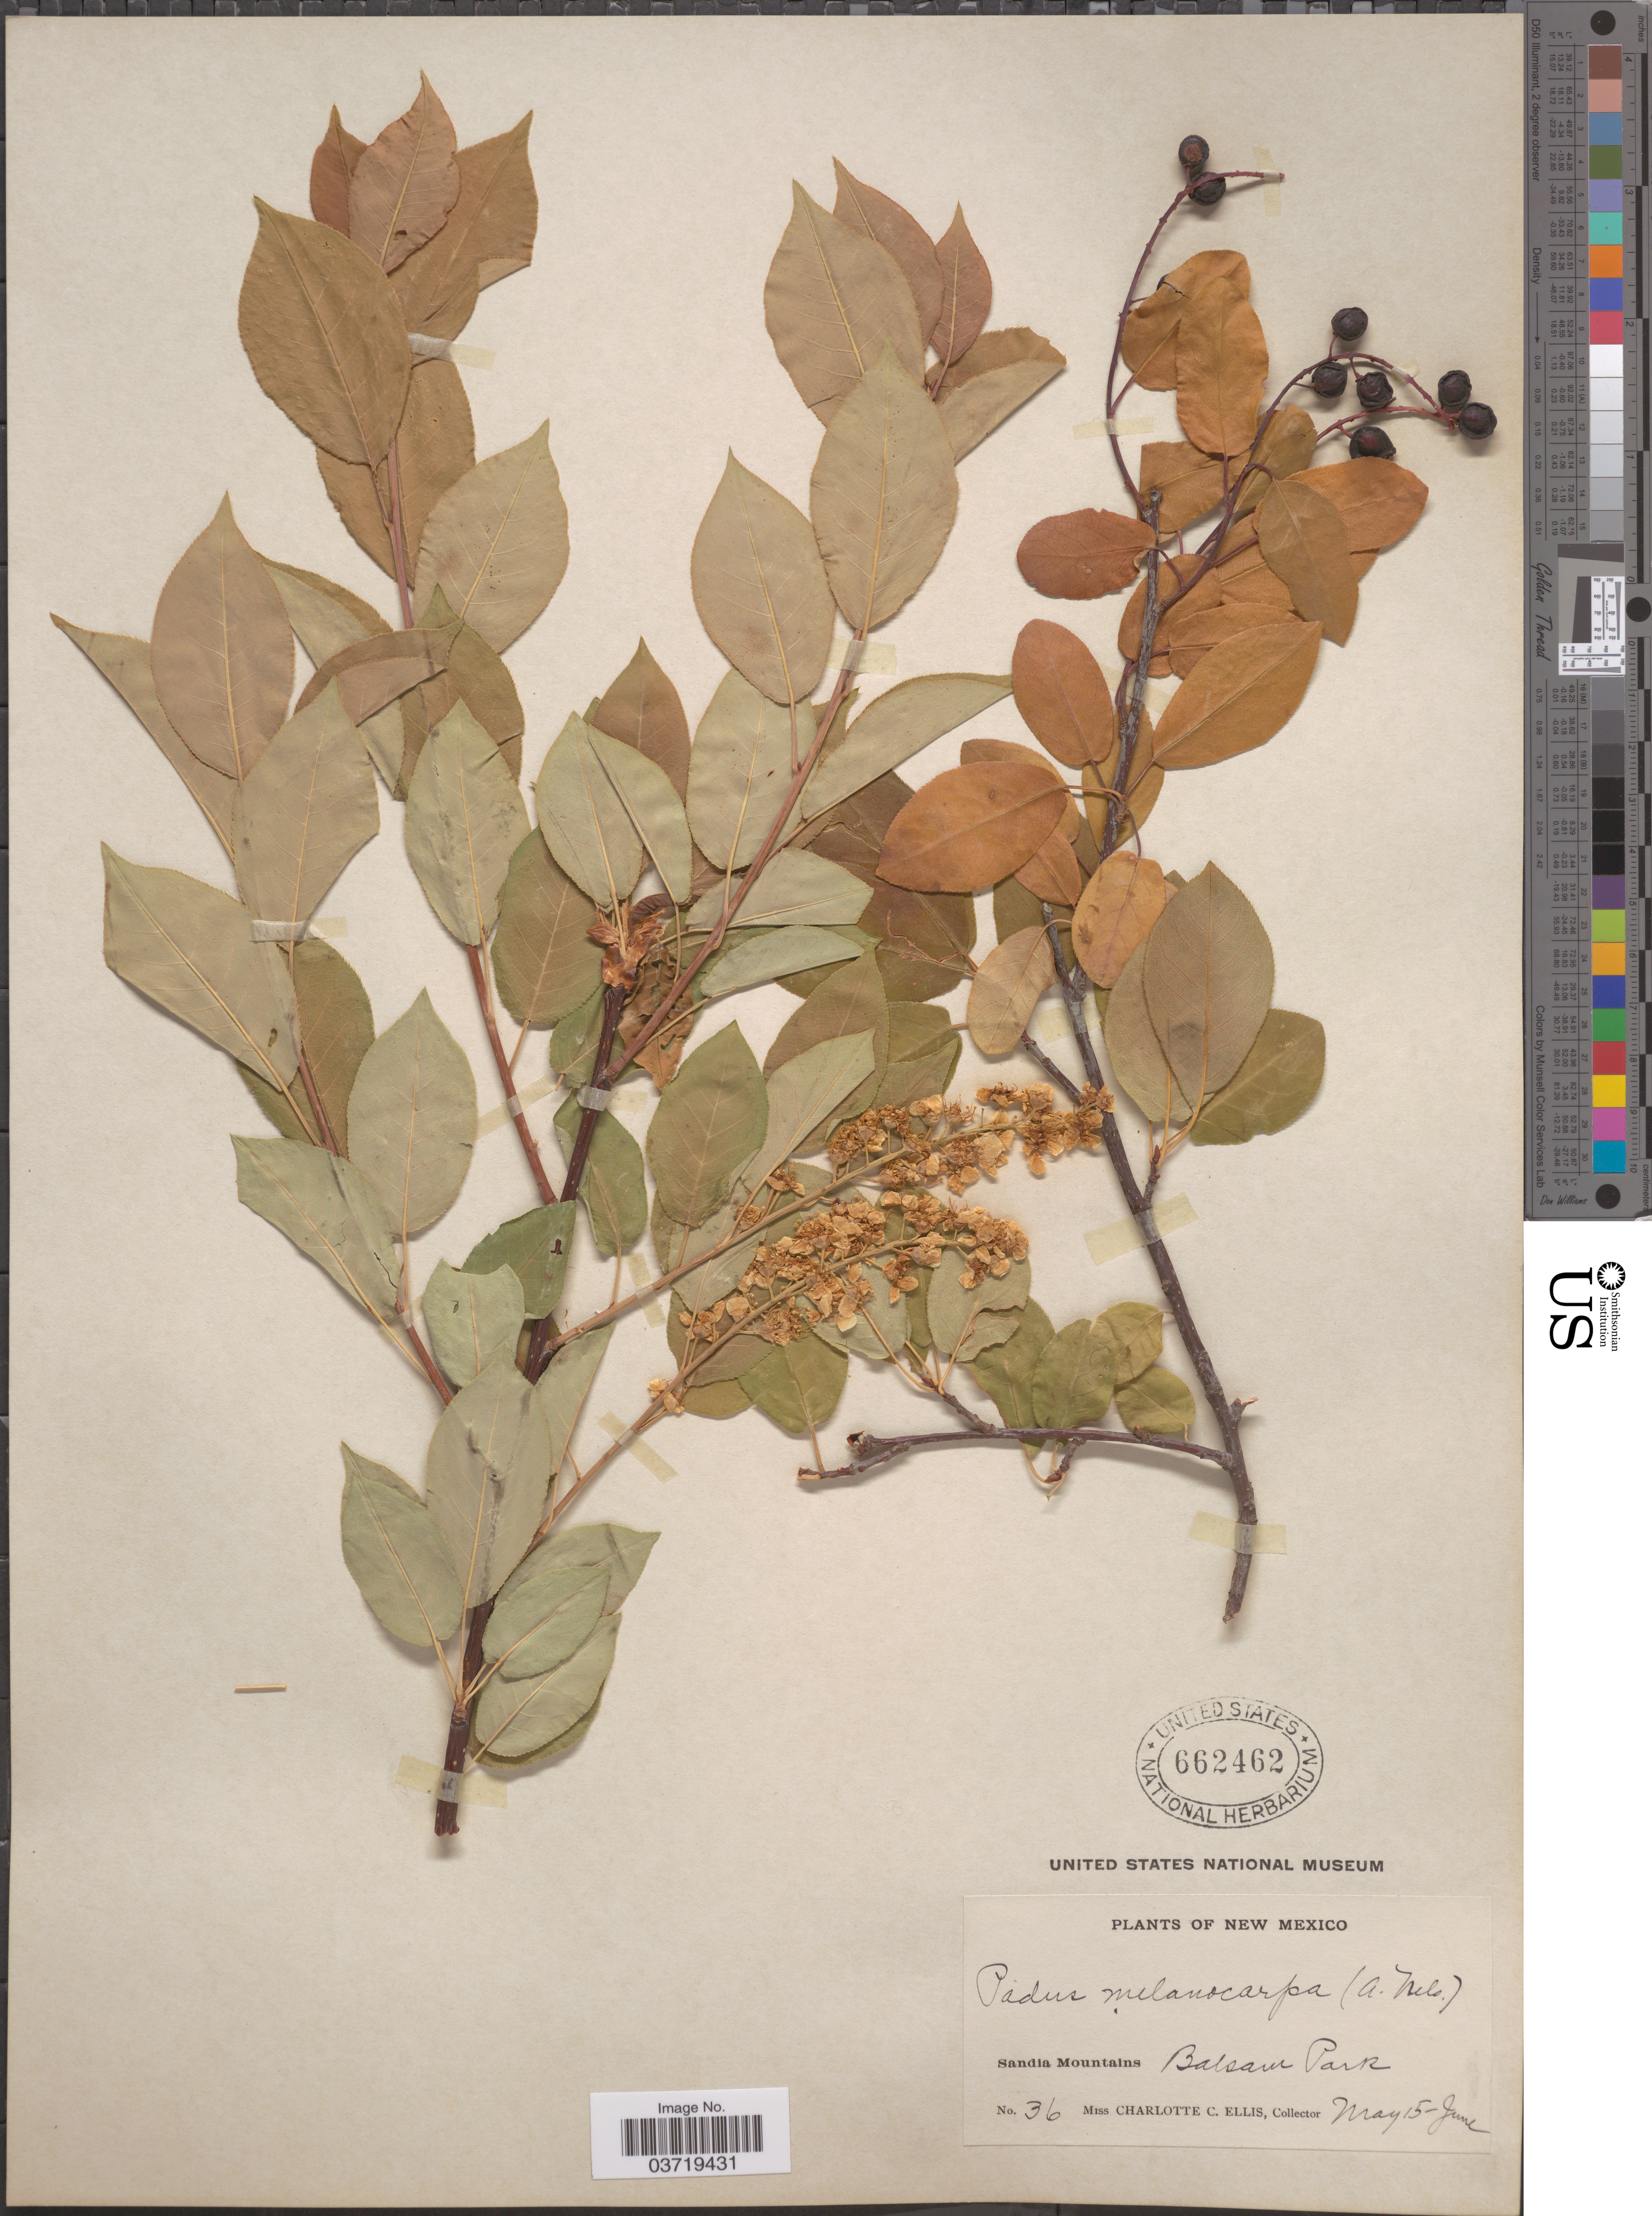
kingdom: Plantae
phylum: Tracheophyta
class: Magnoliopsida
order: Rosales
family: Rosaceae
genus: Prunus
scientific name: Prunus virginiana var. demissa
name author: (Nutt.) Torr.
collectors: C. C. Ellis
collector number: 36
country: United States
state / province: New Mexico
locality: Sandia Mountains. Balsam Park.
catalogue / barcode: US 662462